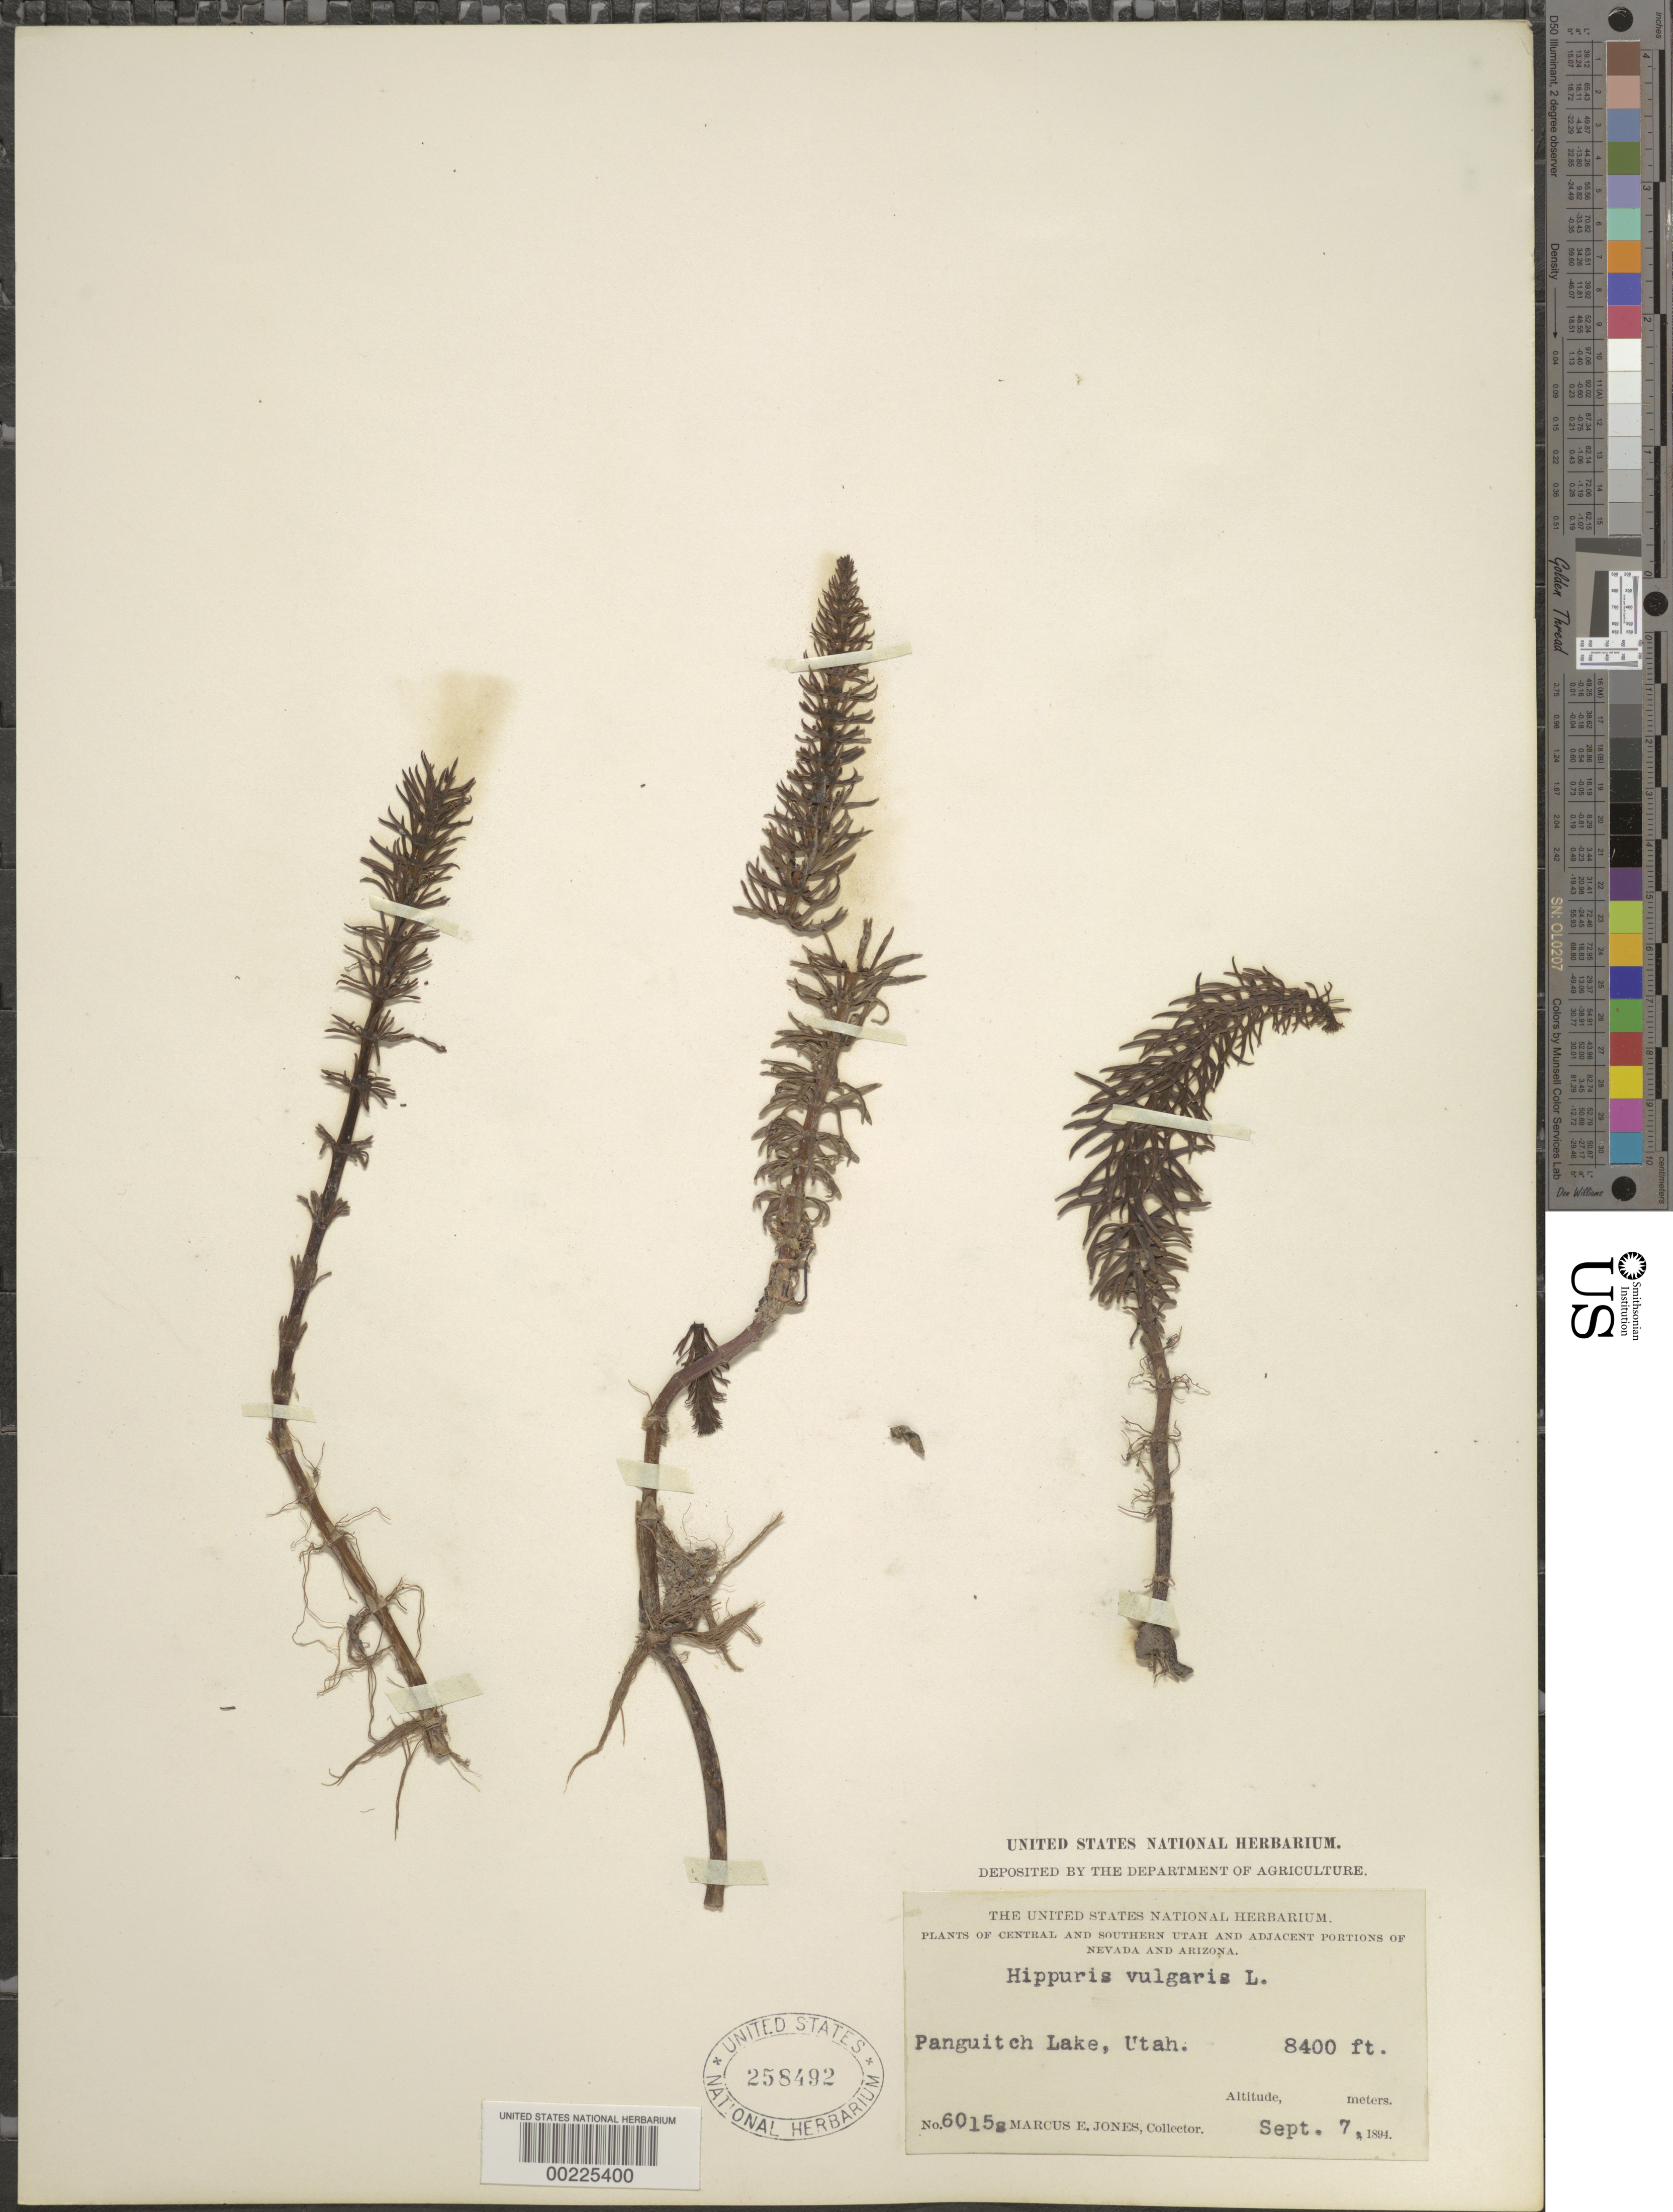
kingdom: Plantae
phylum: Tracheophyta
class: Magnoliopsida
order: Lamiales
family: Plantaginaceae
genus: Hippuris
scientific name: Hippuris tetraphylla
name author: L. f.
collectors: M. E. Jones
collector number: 6015s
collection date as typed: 07 Sep 1894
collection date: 1894-09-07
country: United States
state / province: Utah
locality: Panguitch lake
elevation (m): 2560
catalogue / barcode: US 258492